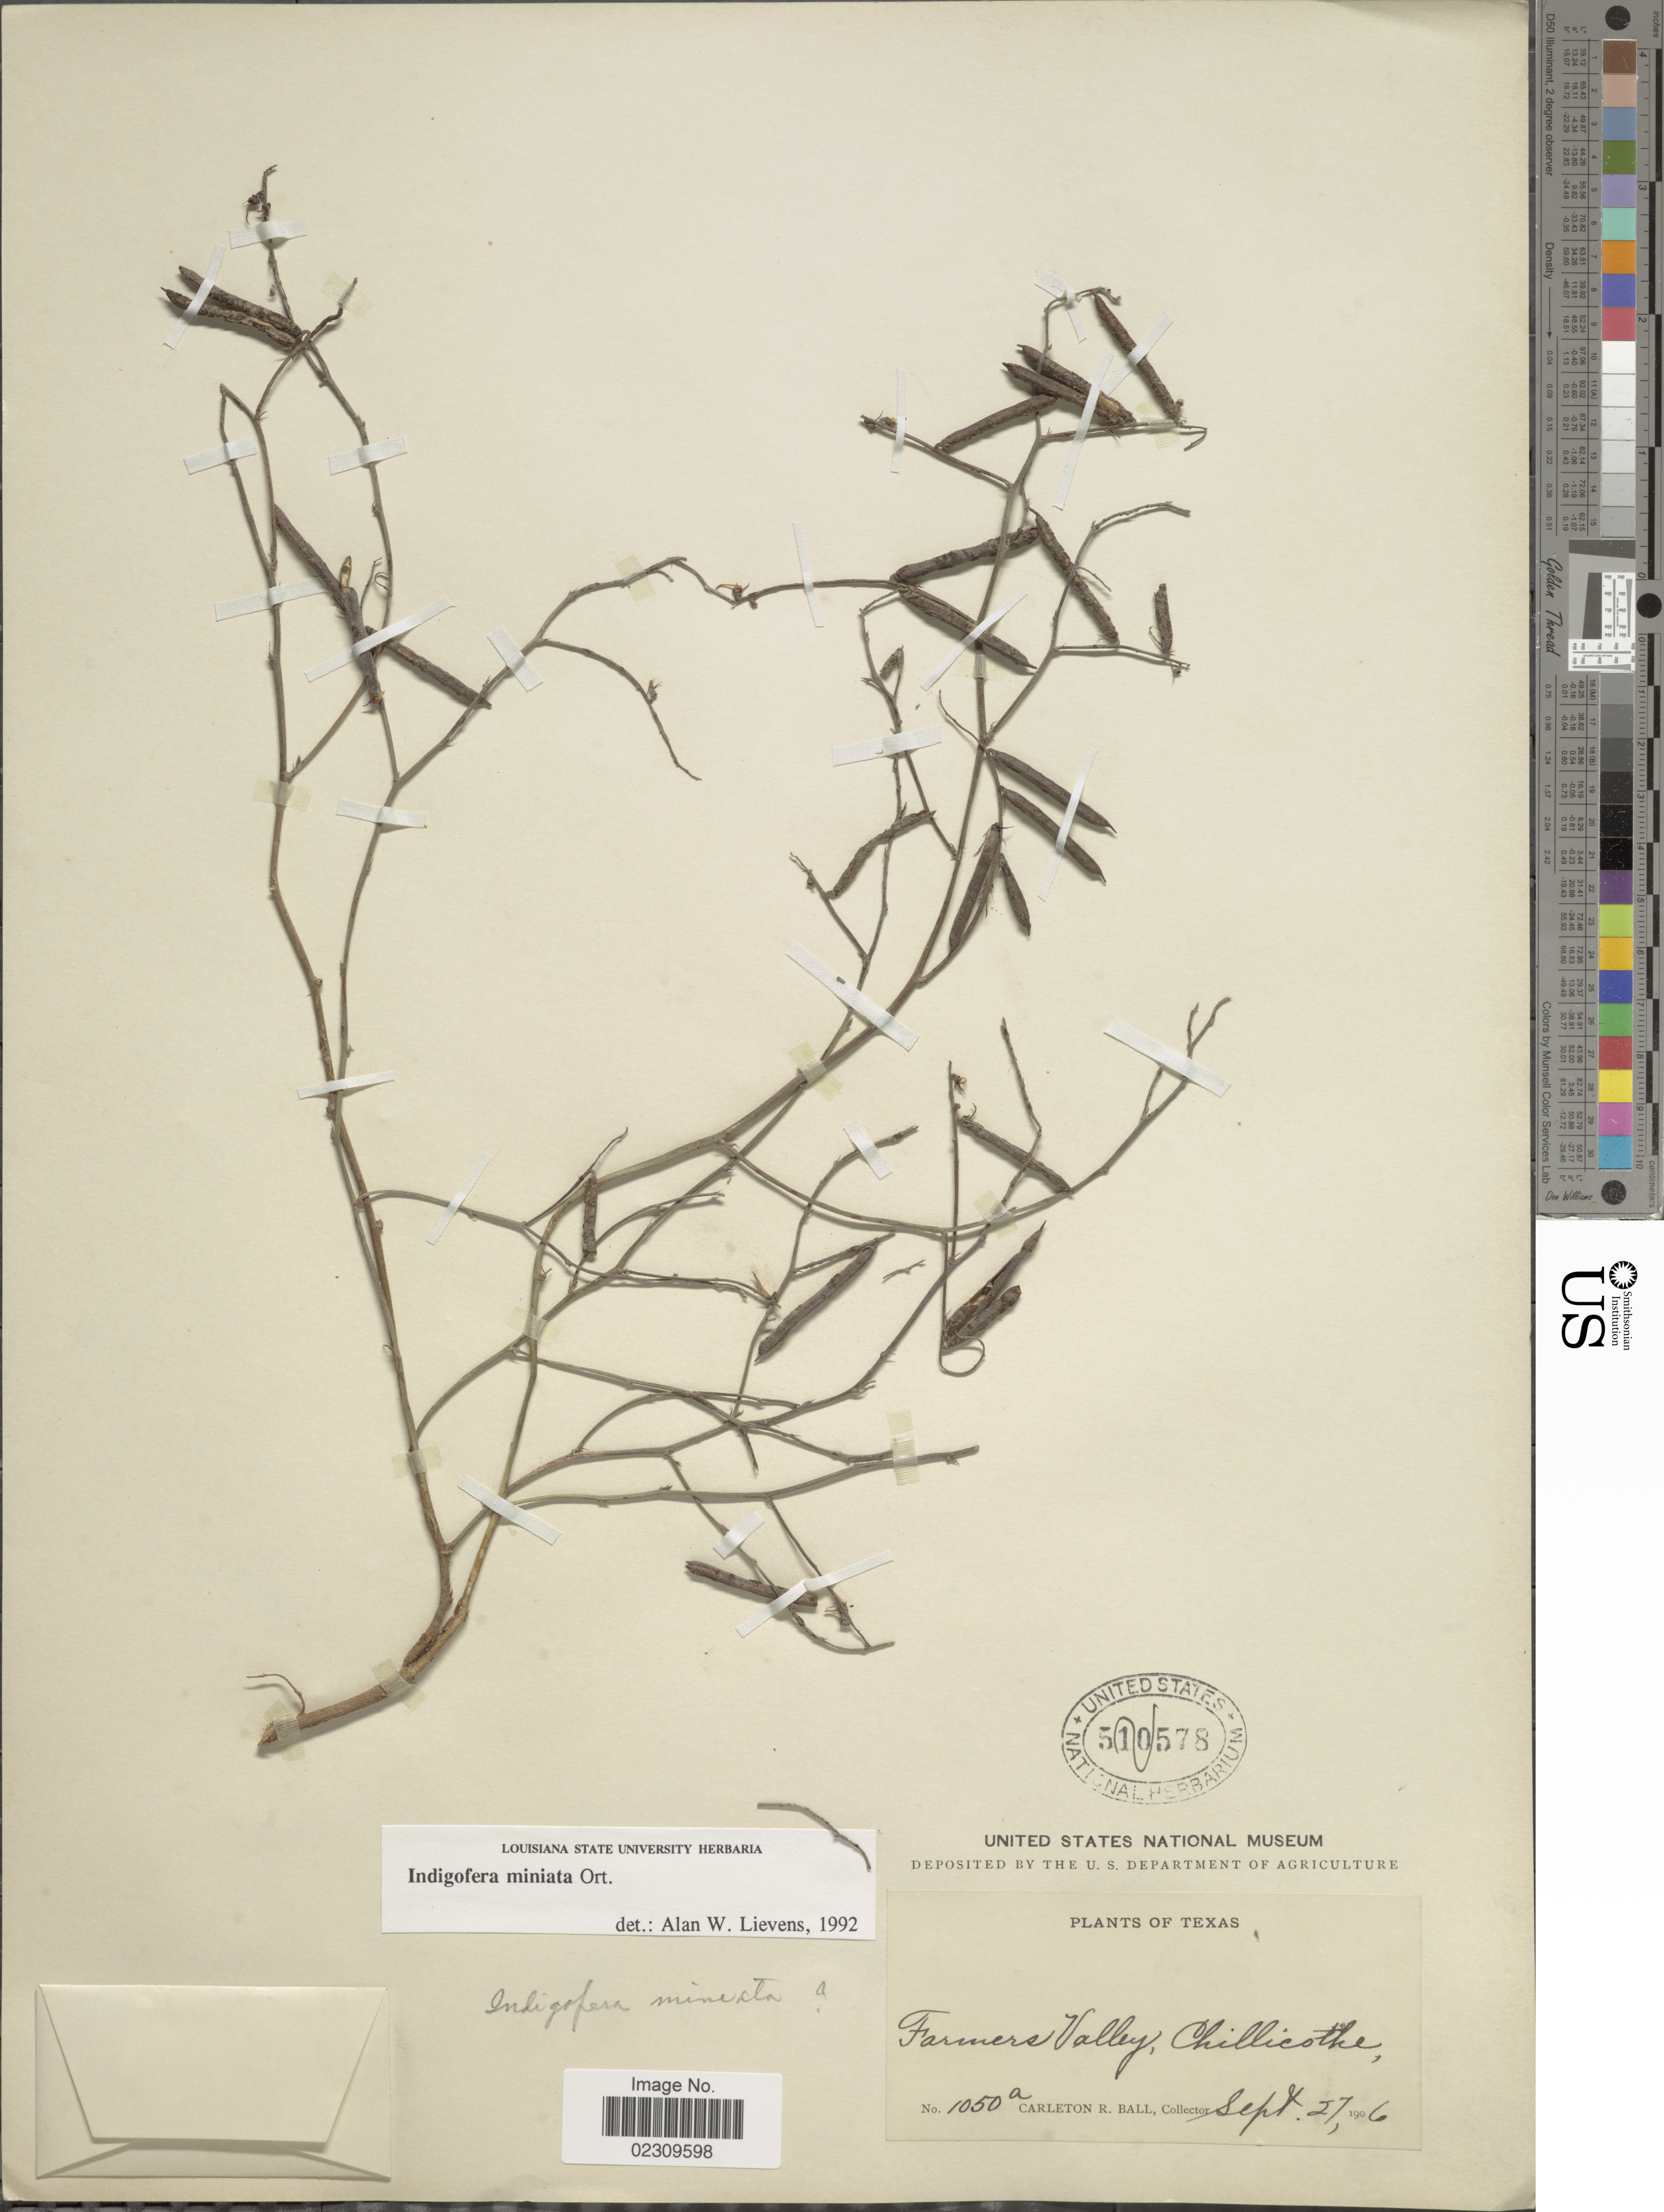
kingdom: Plantae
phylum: Tracheophyta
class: Magnoliopsida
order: Fabales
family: Fabaceae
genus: Indigofera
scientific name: Indigofera miniata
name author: Orteg.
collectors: C. R. Ball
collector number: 1050a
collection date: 1906-09-27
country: United States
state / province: Texas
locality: Farmers Valley, Chillicothe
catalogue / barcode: US 510578